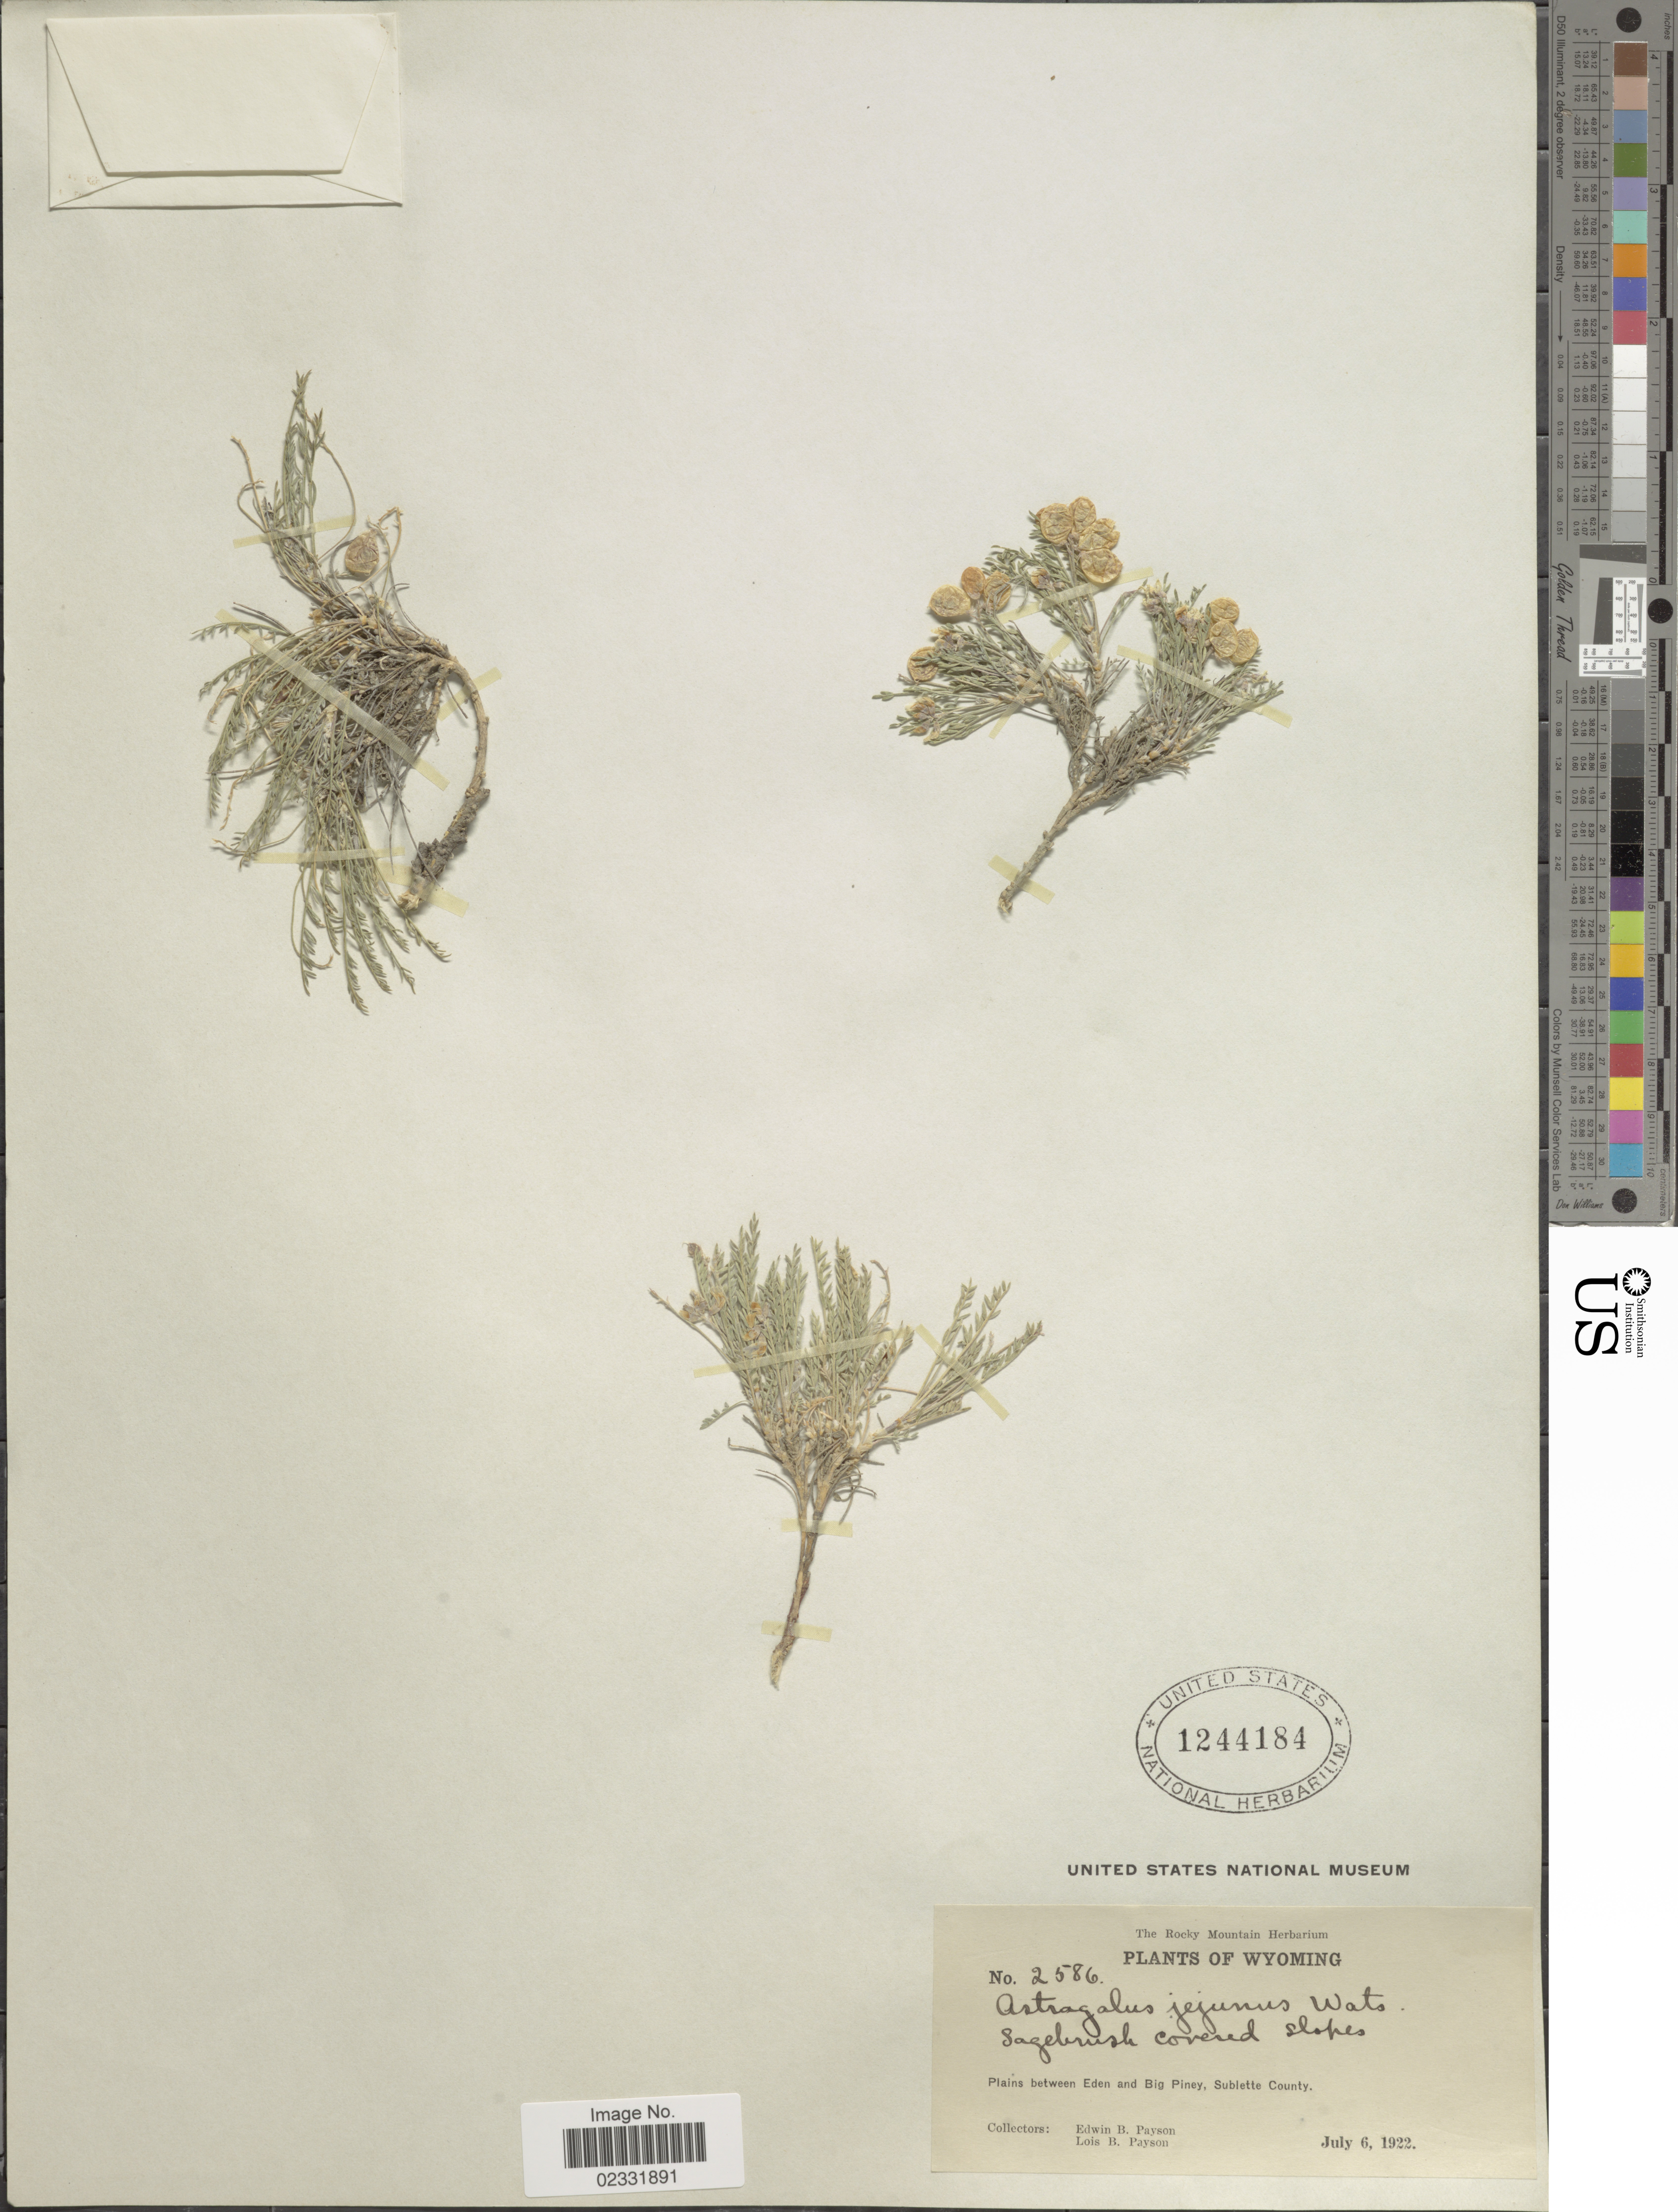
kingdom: Plantae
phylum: Tracheophyta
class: Magnoliopsida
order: Fabales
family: Fabaceae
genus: Astragalus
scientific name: Astragalus jejunus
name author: S. Watson in C. King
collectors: E. B. Payson & L. Payson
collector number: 2586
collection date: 1922-07-06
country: United States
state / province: Wyoming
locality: Plains between Eden and Big Piney, Sublette County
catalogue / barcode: US 1244184